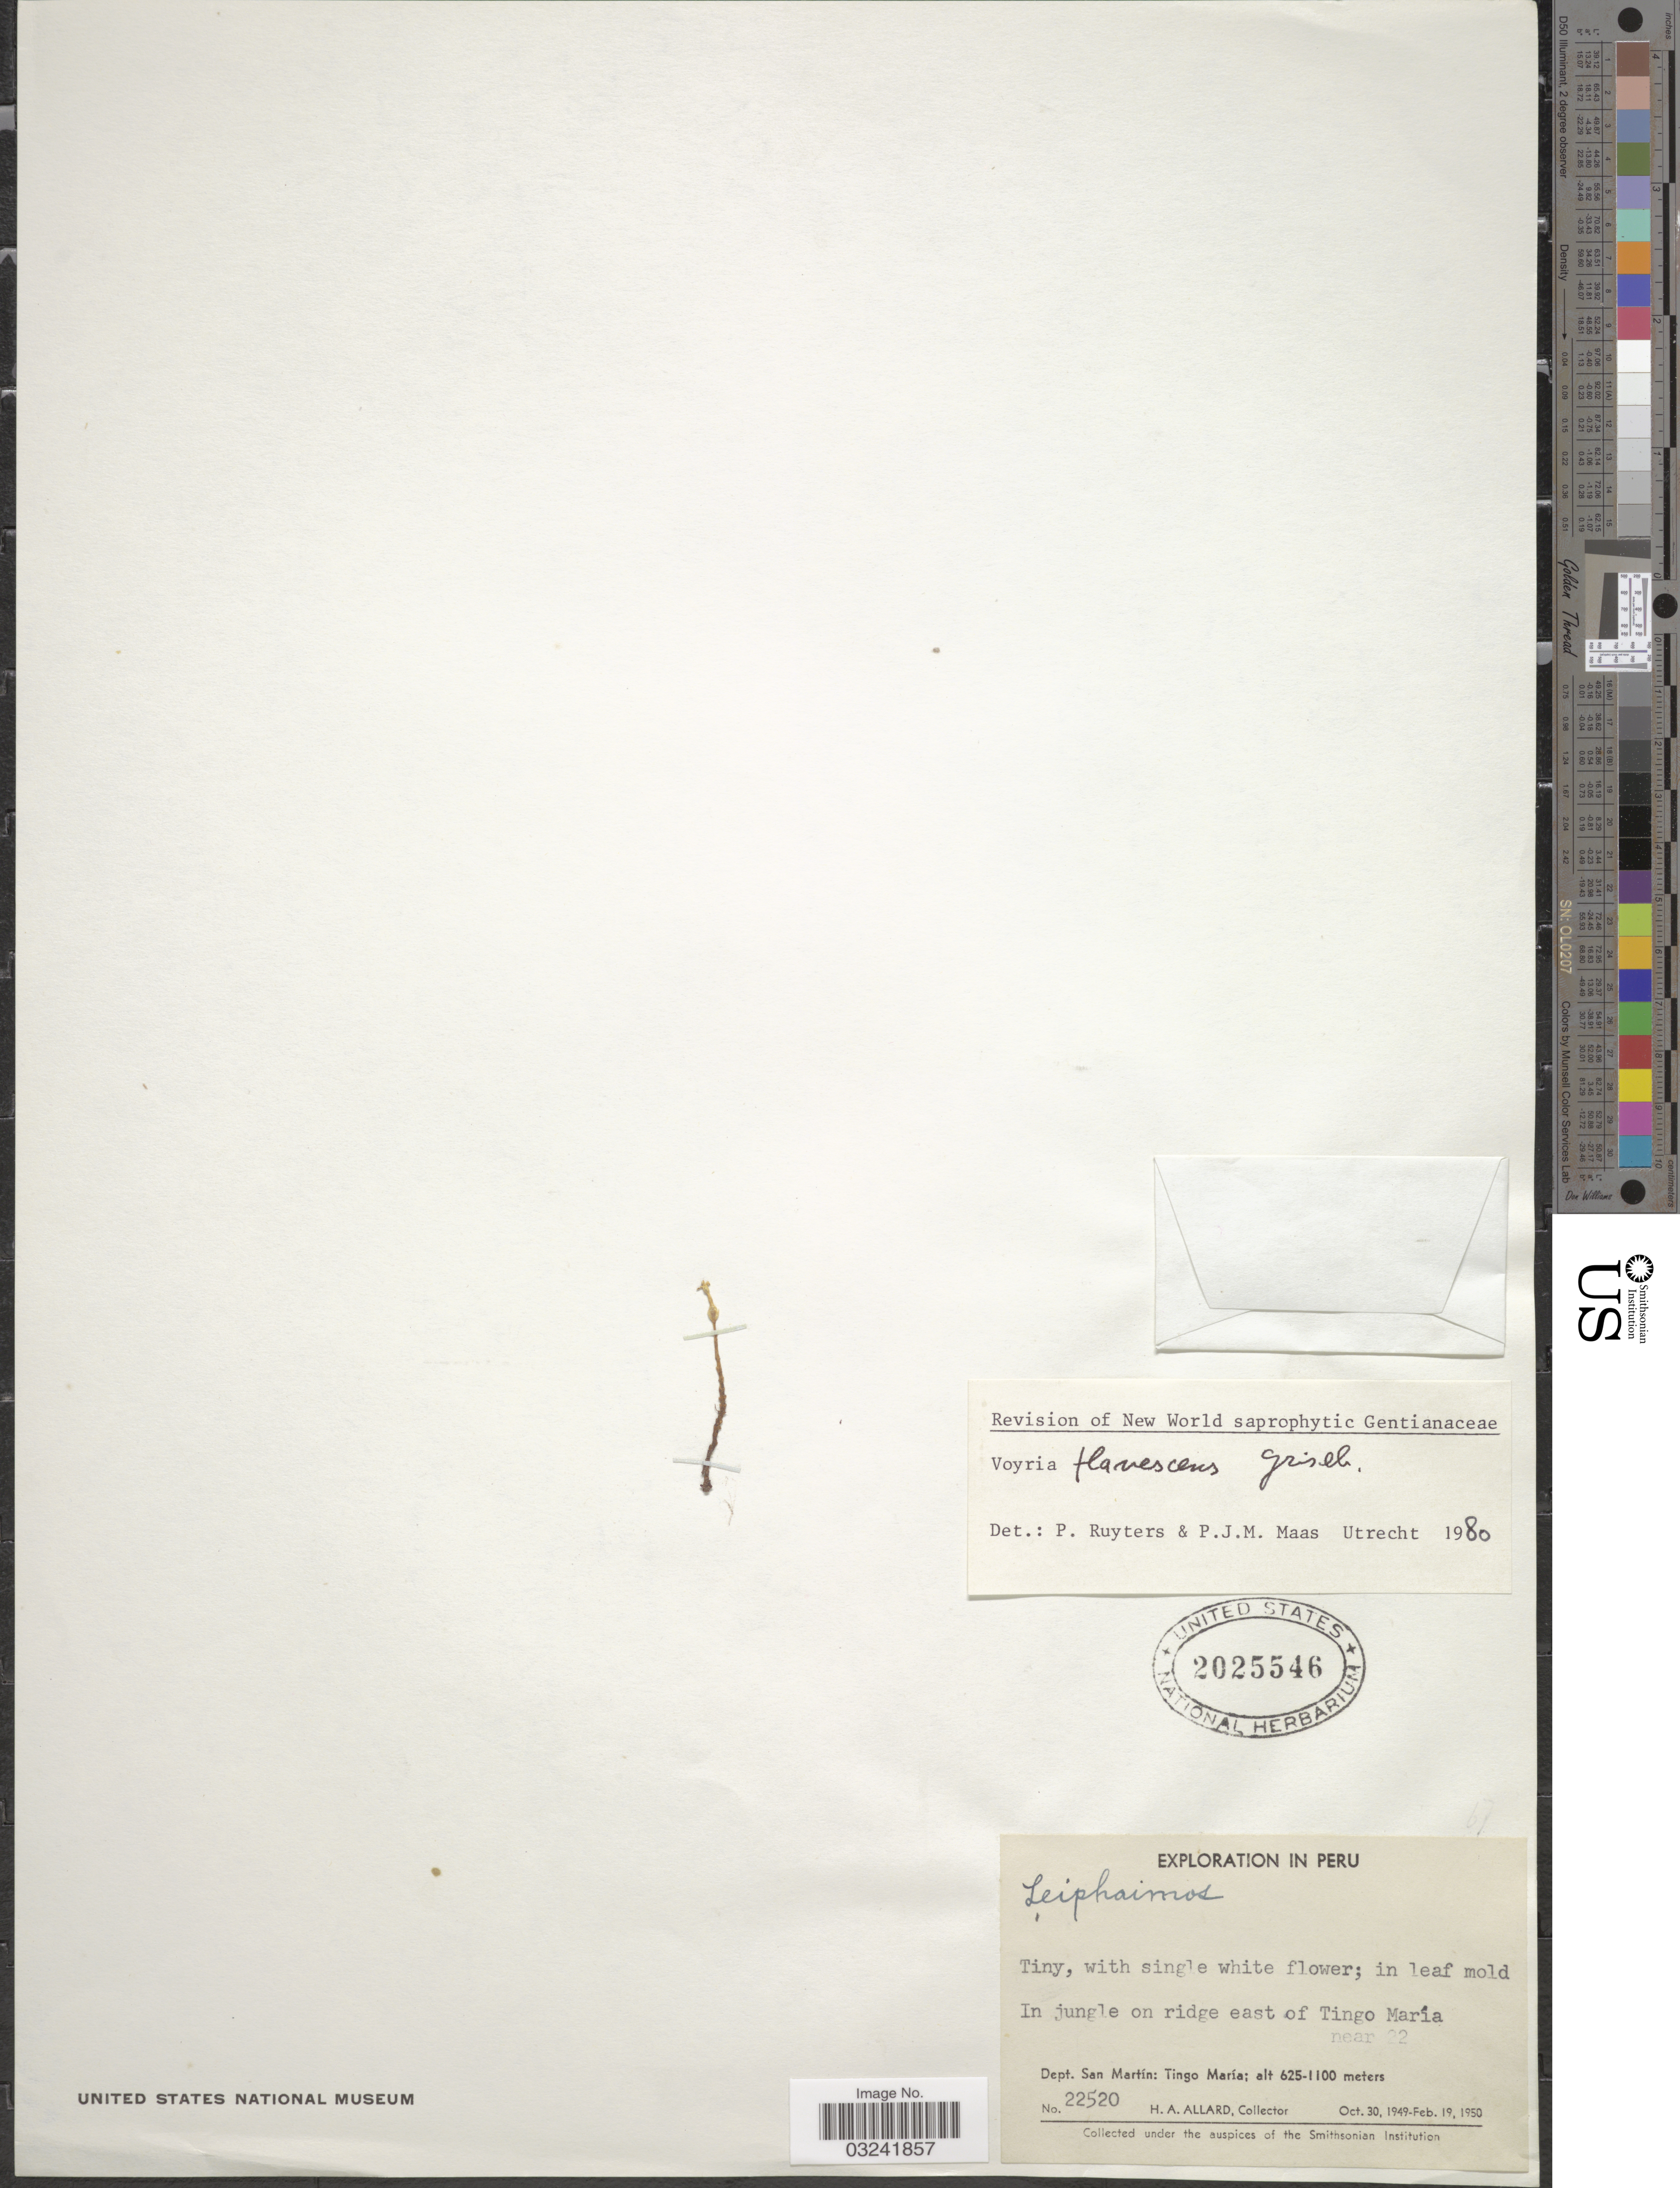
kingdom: Plantae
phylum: Tracheophyta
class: Magnoliopsida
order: Gentianales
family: Gentianaceae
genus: Voyria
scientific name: Voyria flavescens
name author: Griseb.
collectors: H. A. Allard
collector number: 22520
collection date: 1949-10-30/1950-02-19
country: Peru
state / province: San Martín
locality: In jungle on ridge east of Tingo María near 22, Dept. San Martín: Tingo María.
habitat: in jungle on ridge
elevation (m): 625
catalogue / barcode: US 2025546